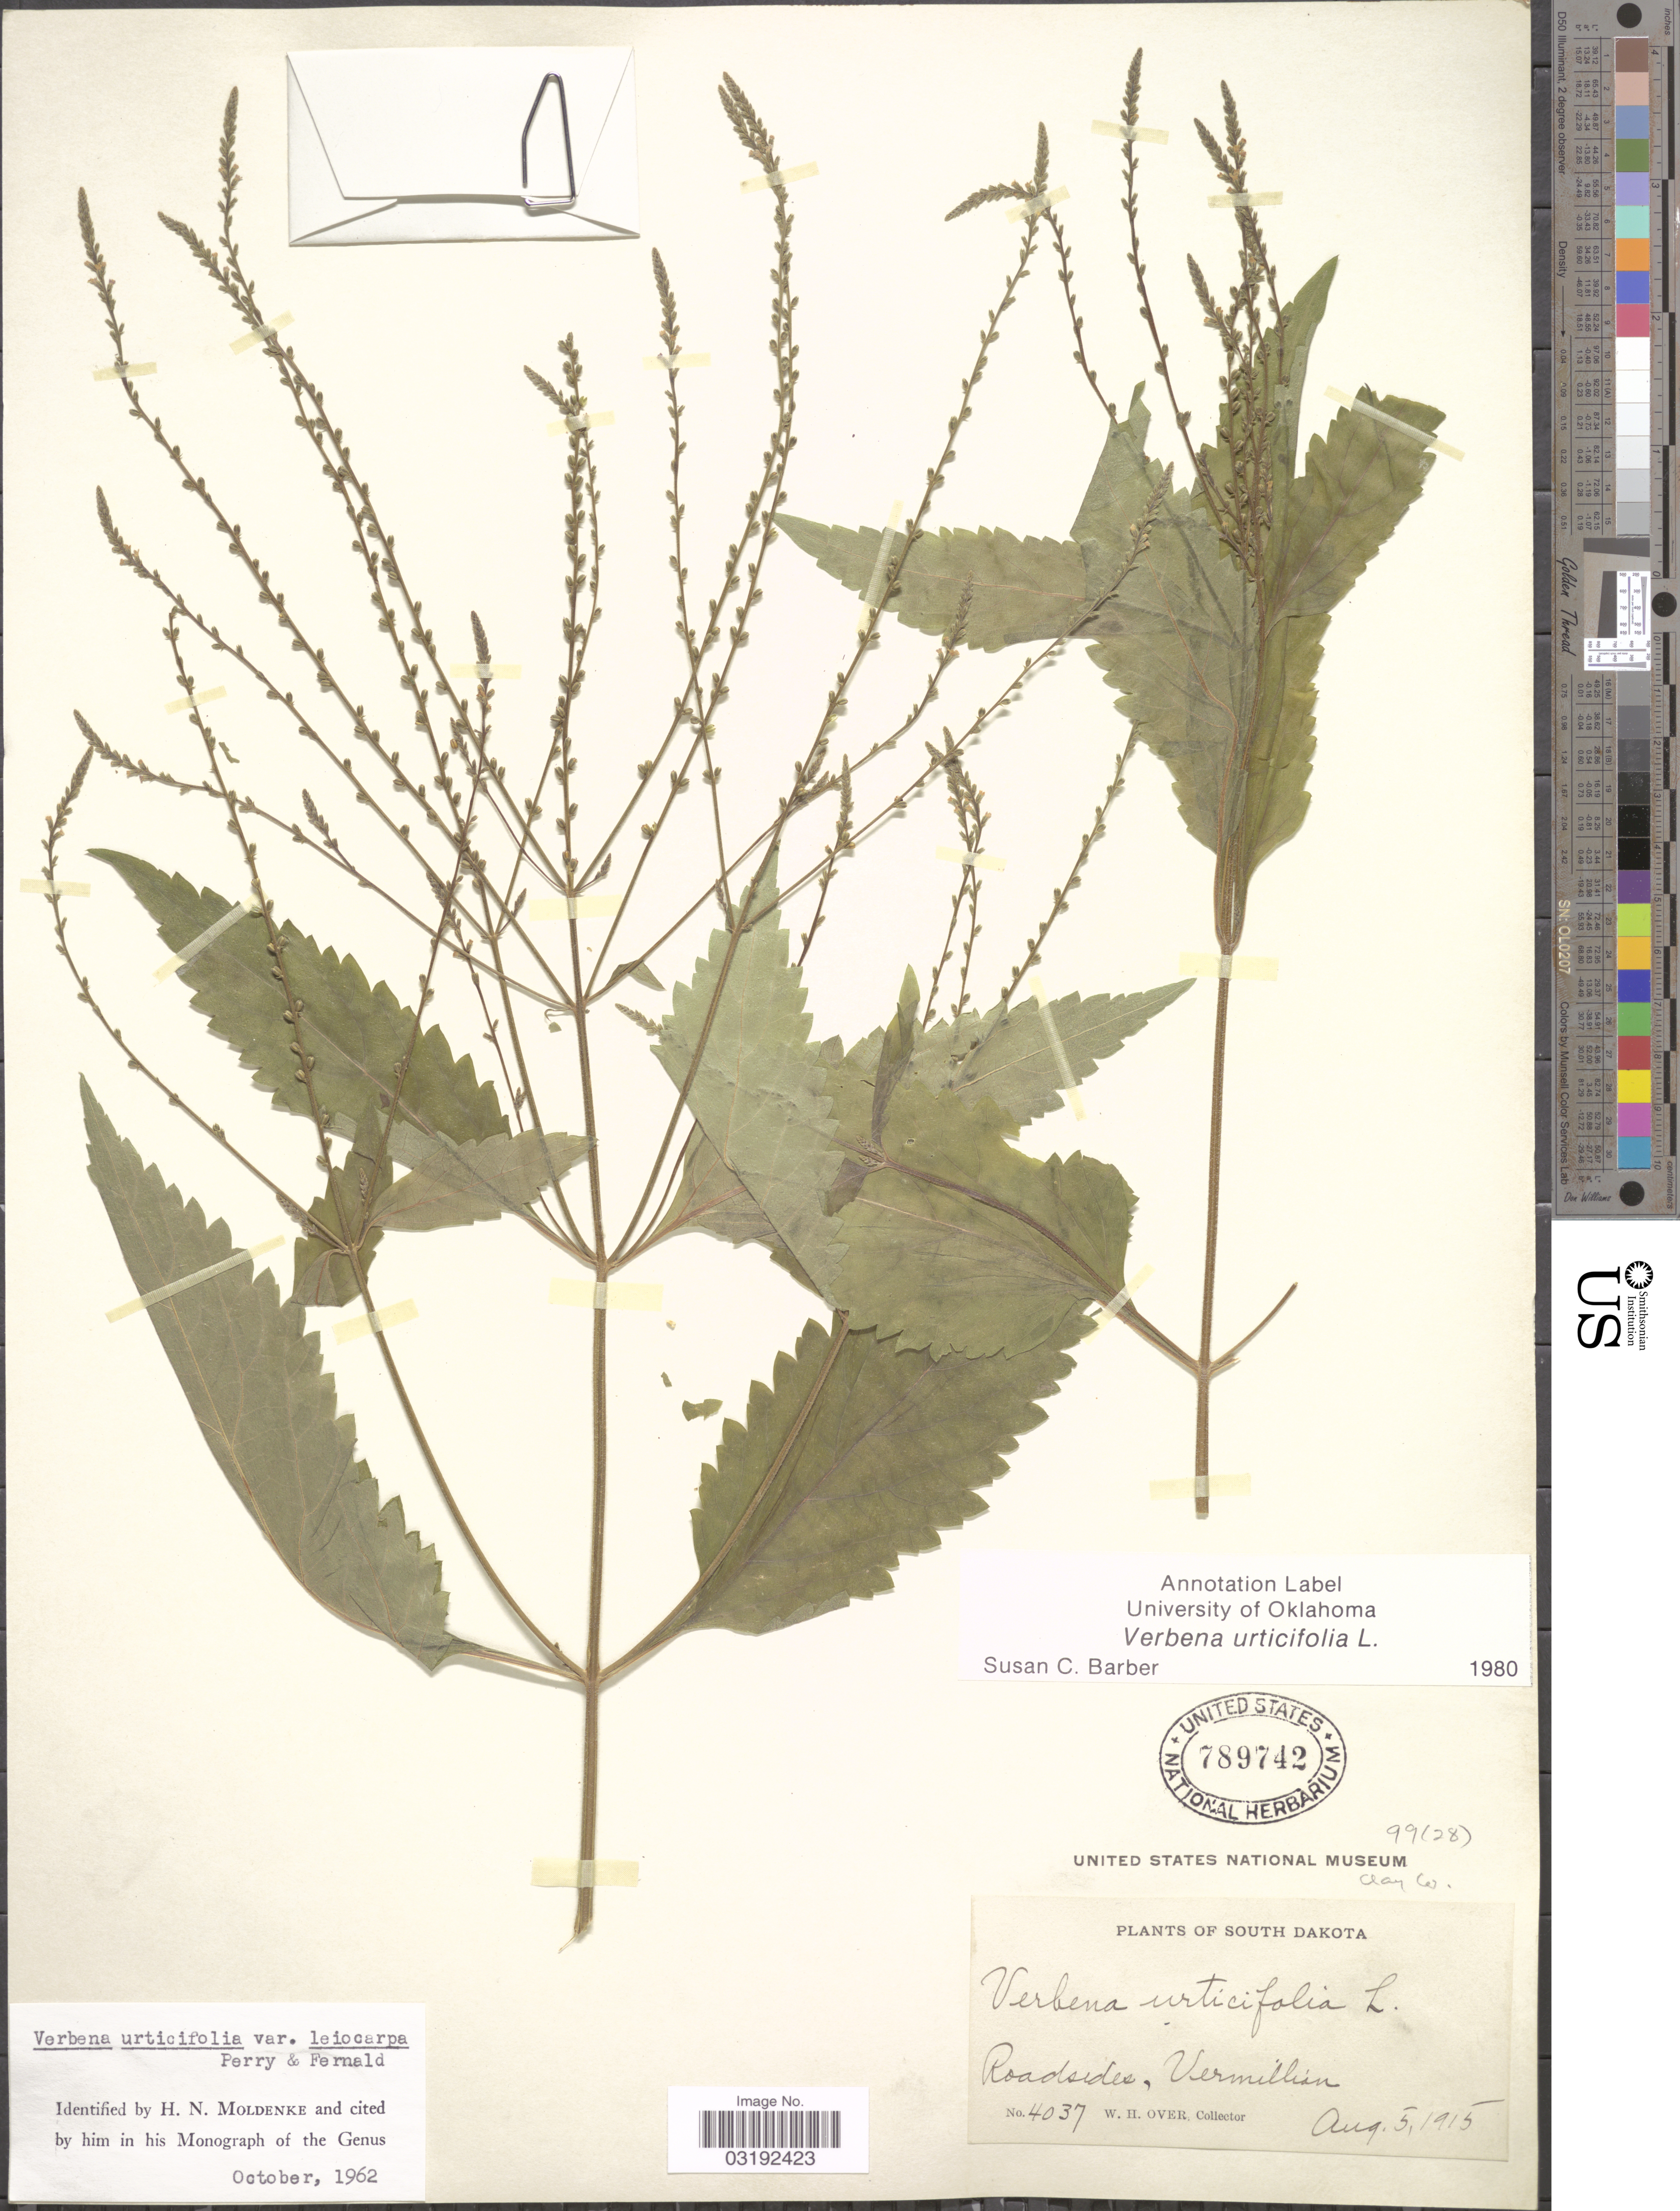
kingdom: Plantae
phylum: Tracheophyta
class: Magnoliopsida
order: Lamiales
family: Verbenaceae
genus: Verbena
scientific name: Verbena urticifolia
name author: L.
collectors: W. Over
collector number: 4037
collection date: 1915-08-05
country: United States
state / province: South Dakota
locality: Roadsides, Vermillion. Clay Co.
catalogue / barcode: US 789742